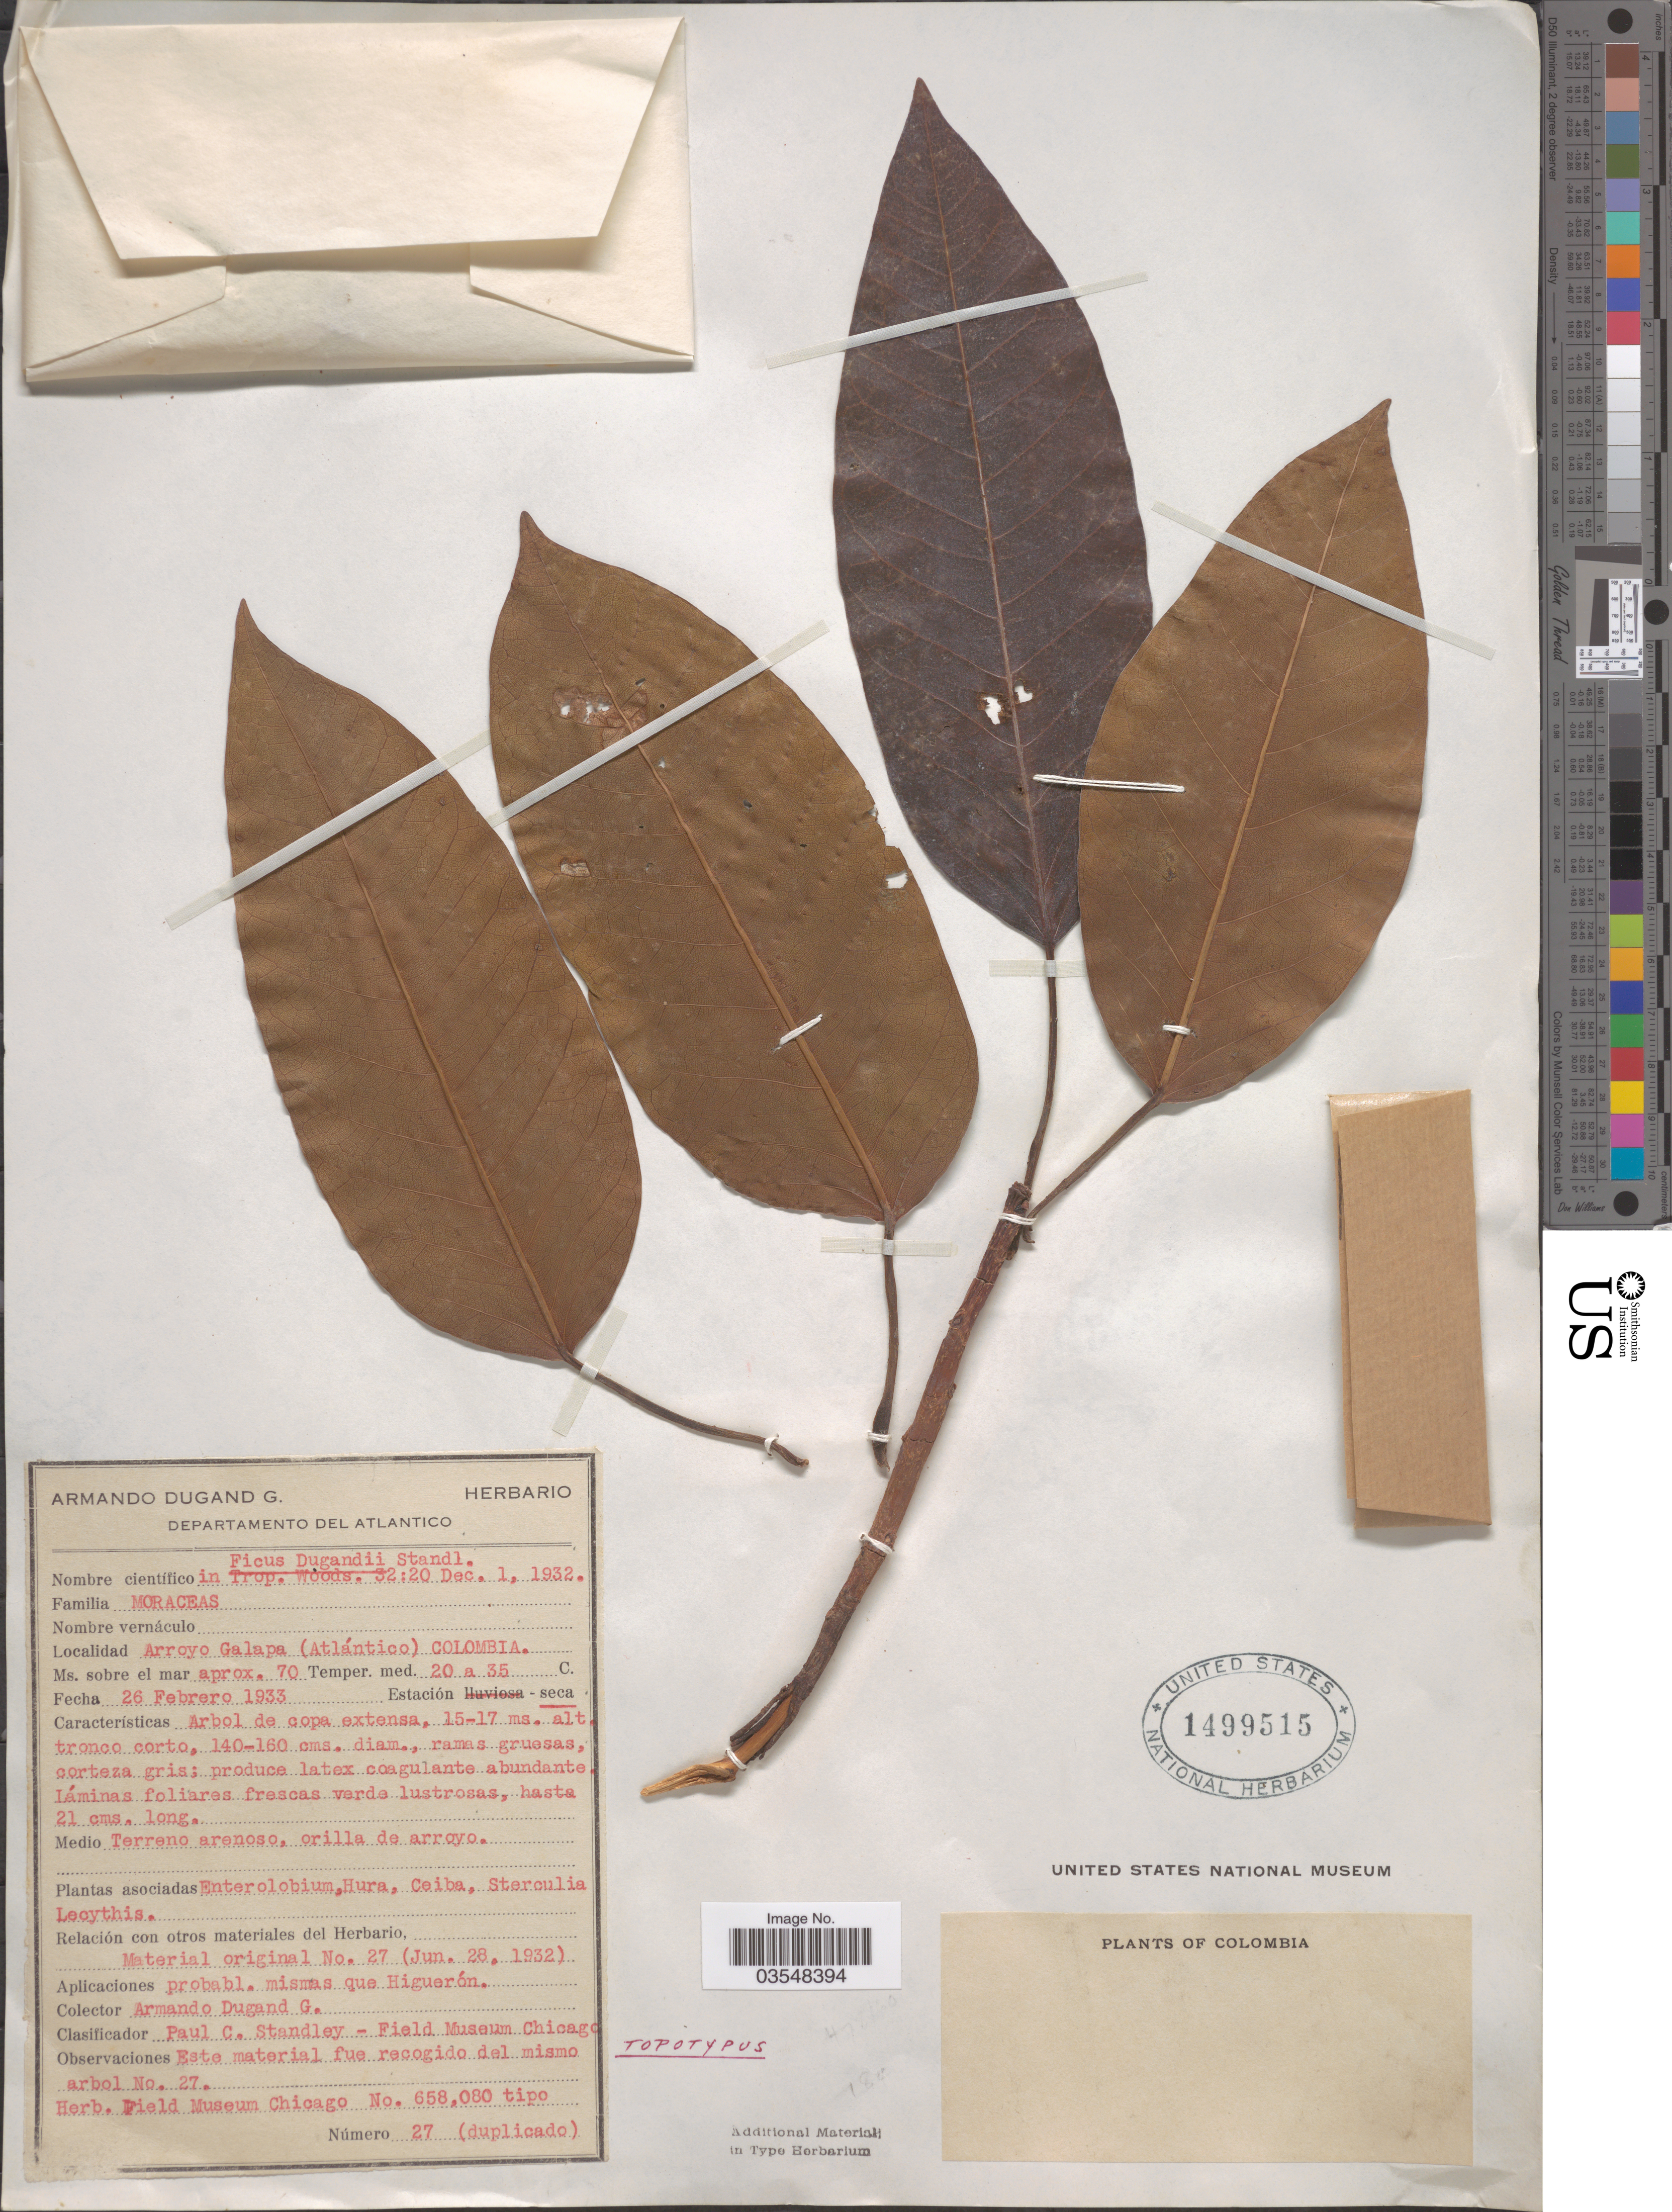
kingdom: Plantae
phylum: Tracheophyta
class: Magnoliopsida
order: Rosales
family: Moraceae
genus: Ficus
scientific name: Ficus dugandii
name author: Standl.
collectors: A. Dugand G.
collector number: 27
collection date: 1932-12-01/1933-02-26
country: Colombia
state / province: Atlántico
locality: Departamento del Atlantico. Arroyo Galapa.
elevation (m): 70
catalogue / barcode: US 1499515